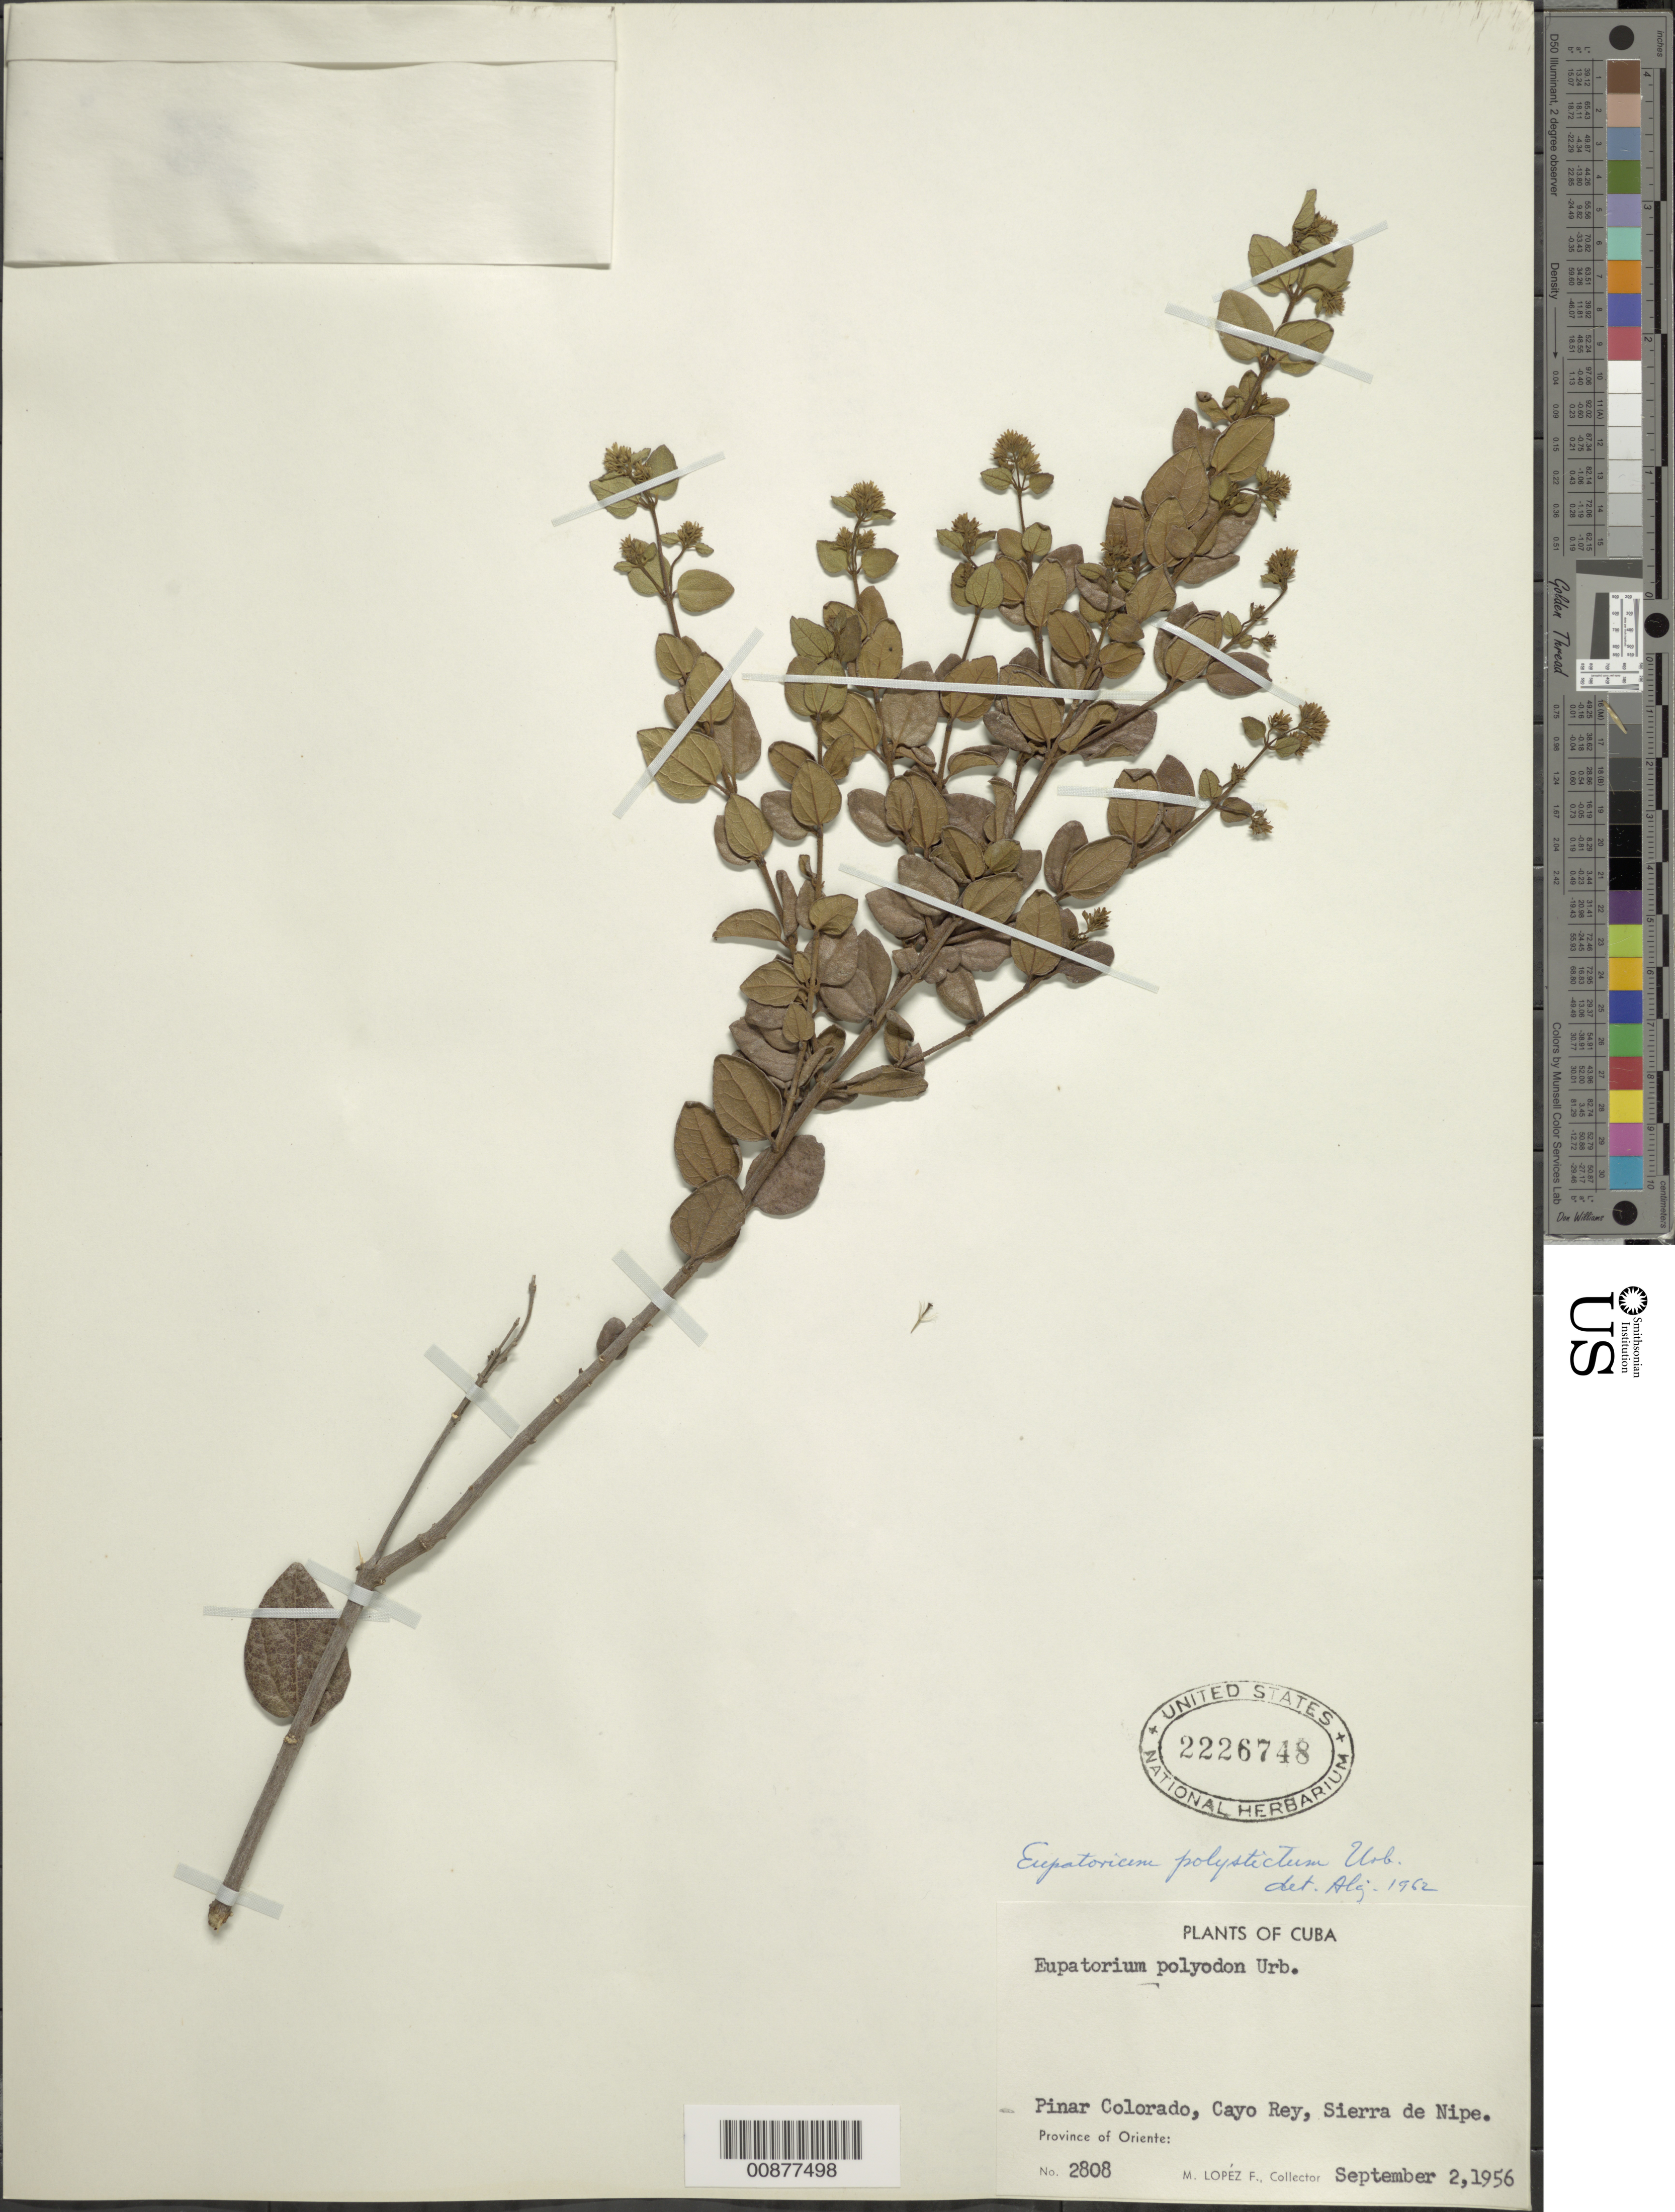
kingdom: Plantae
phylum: Tracheophyta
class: Magnoliopsida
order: Asterales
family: Asteraceae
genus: Koanophyllon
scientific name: Koanophyllon polystictum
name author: (Urb.) R.M. King & H. Rob.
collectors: M. López Figueiras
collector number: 2808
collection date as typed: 02 Sep 1956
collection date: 1956-09-02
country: Cuba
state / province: Oriente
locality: Pinar Colorado, Cayo Rey, Sierra de Nipe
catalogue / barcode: US 2226748